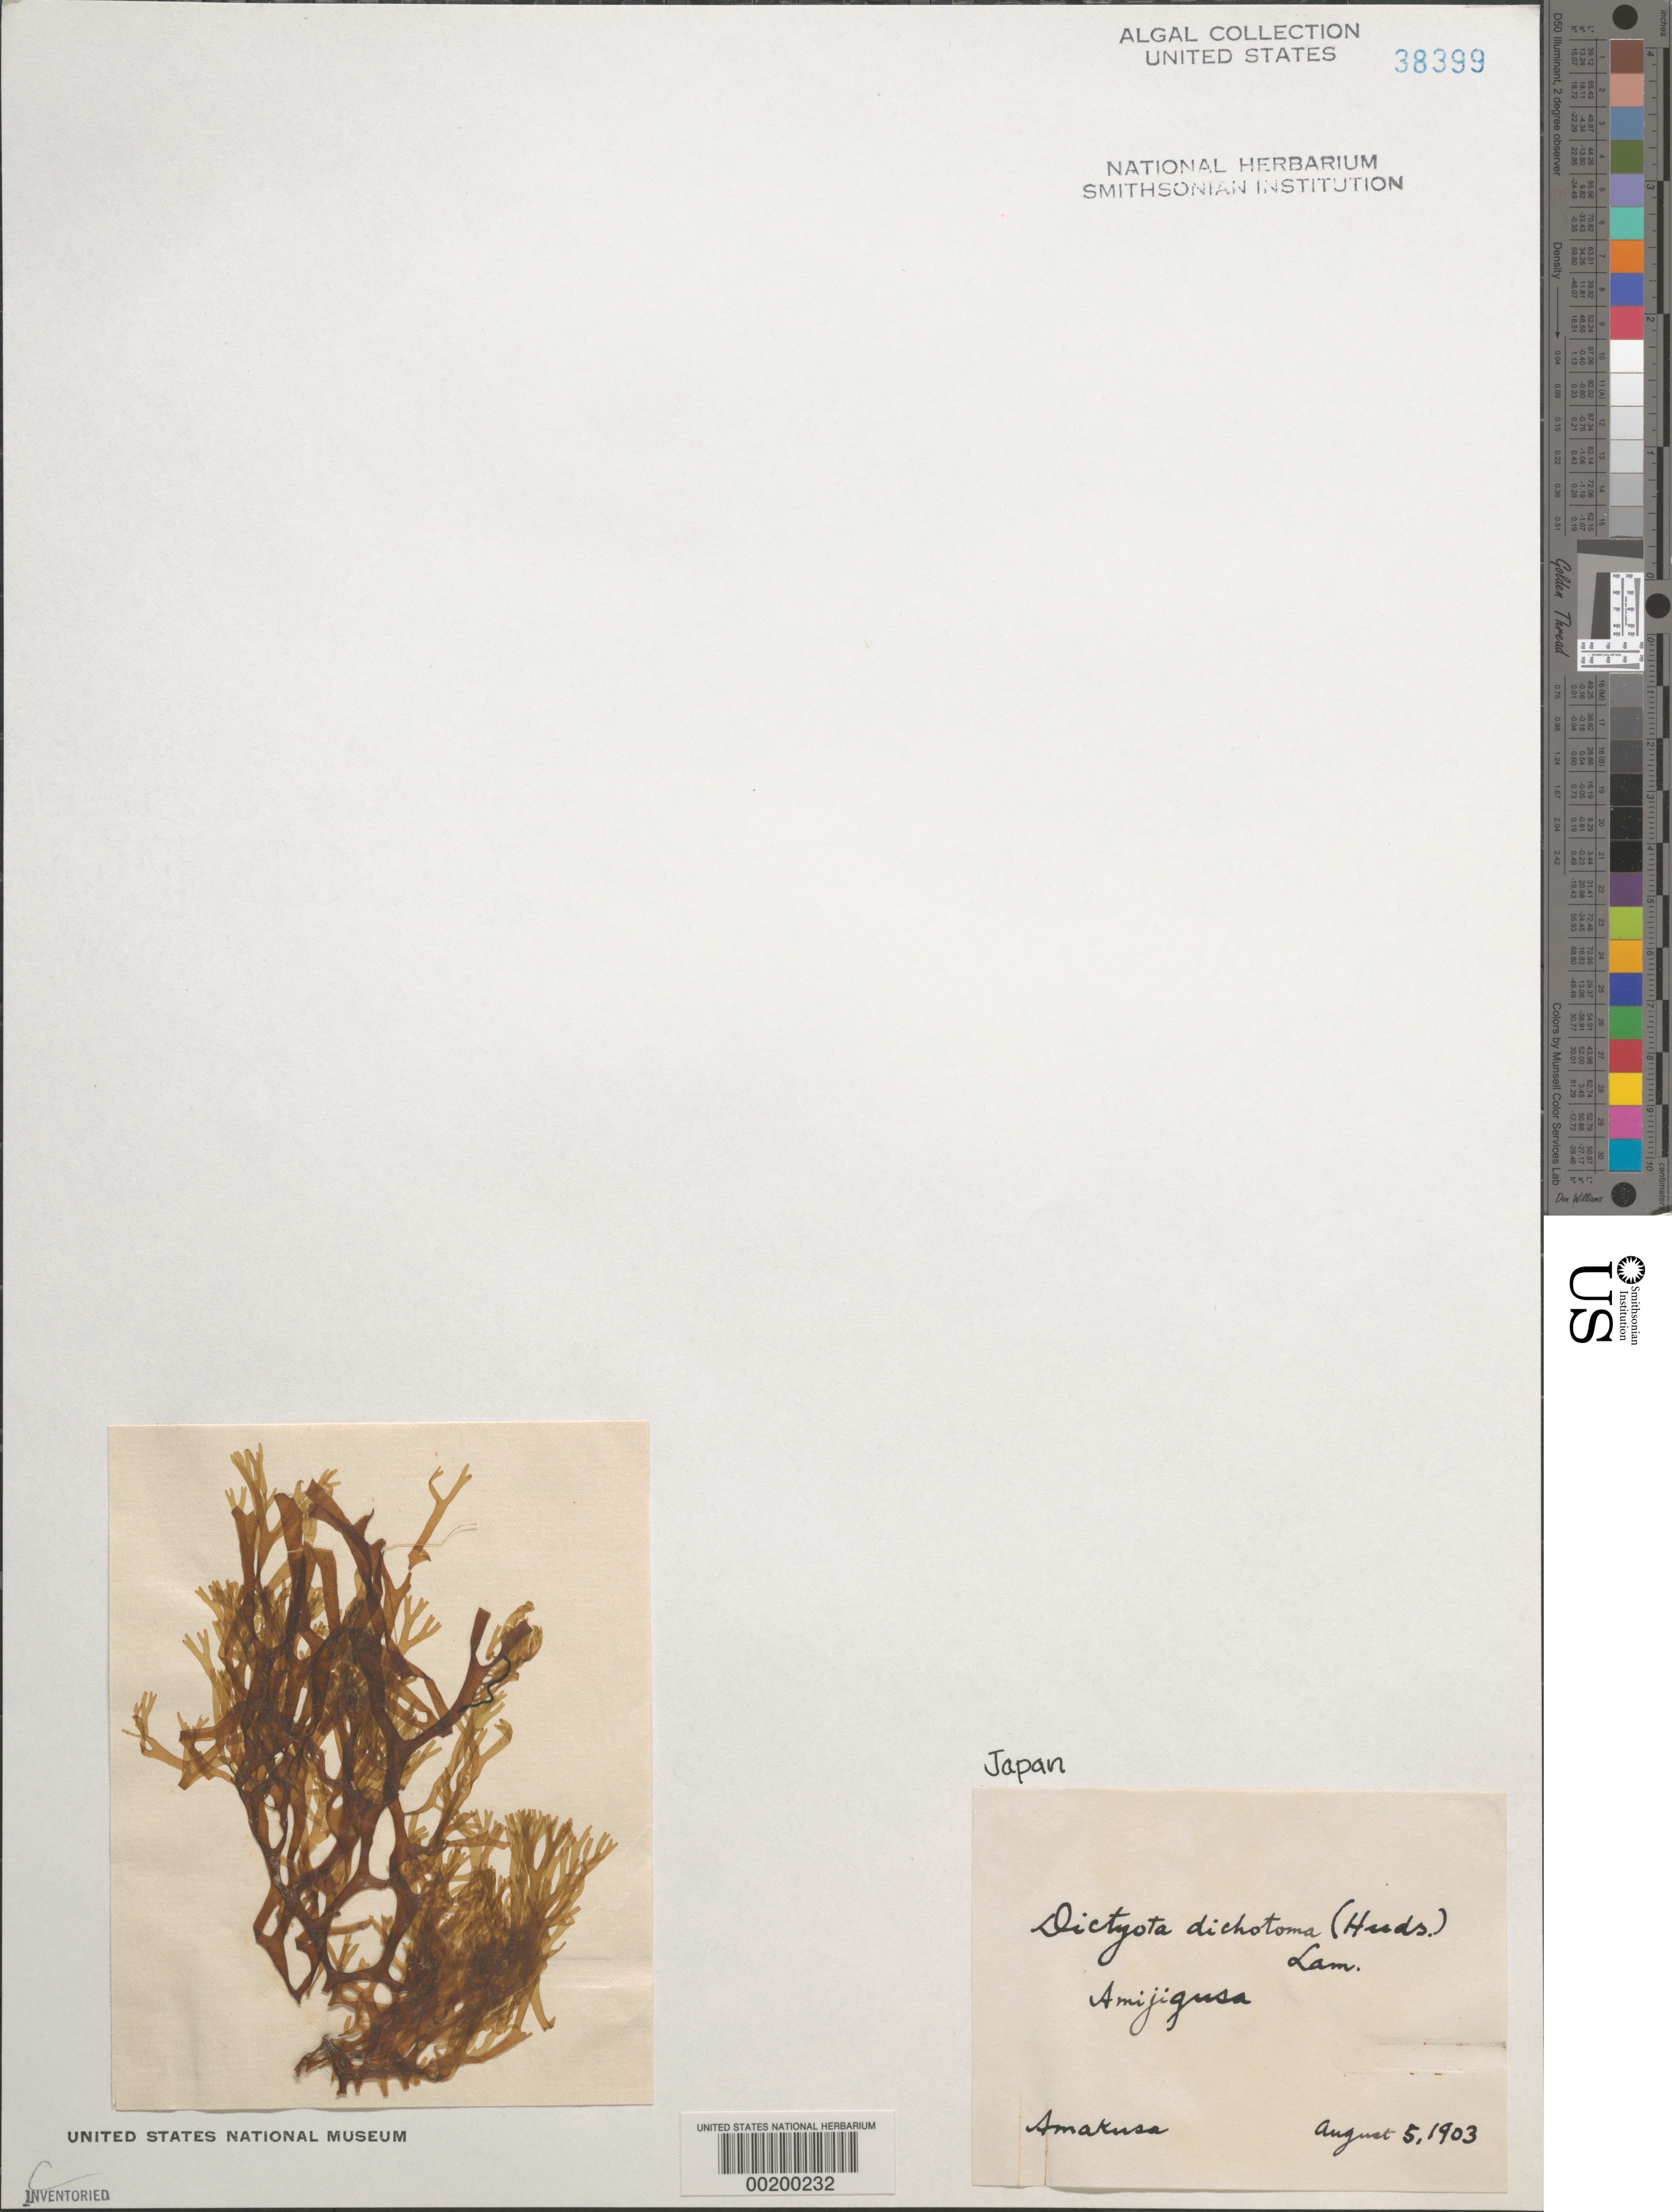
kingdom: Chromista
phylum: Ochrophyta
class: Phaeophyceae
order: Dictyotales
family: Dictyotaceae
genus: Dictyota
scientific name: Dictyota dichotoma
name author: (Huds.) J.V.Lamouroux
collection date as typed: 05 Aug 1903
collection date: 1903-08-05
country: Japan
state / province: Kumamoto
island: Amakusa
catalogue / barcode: US 38399